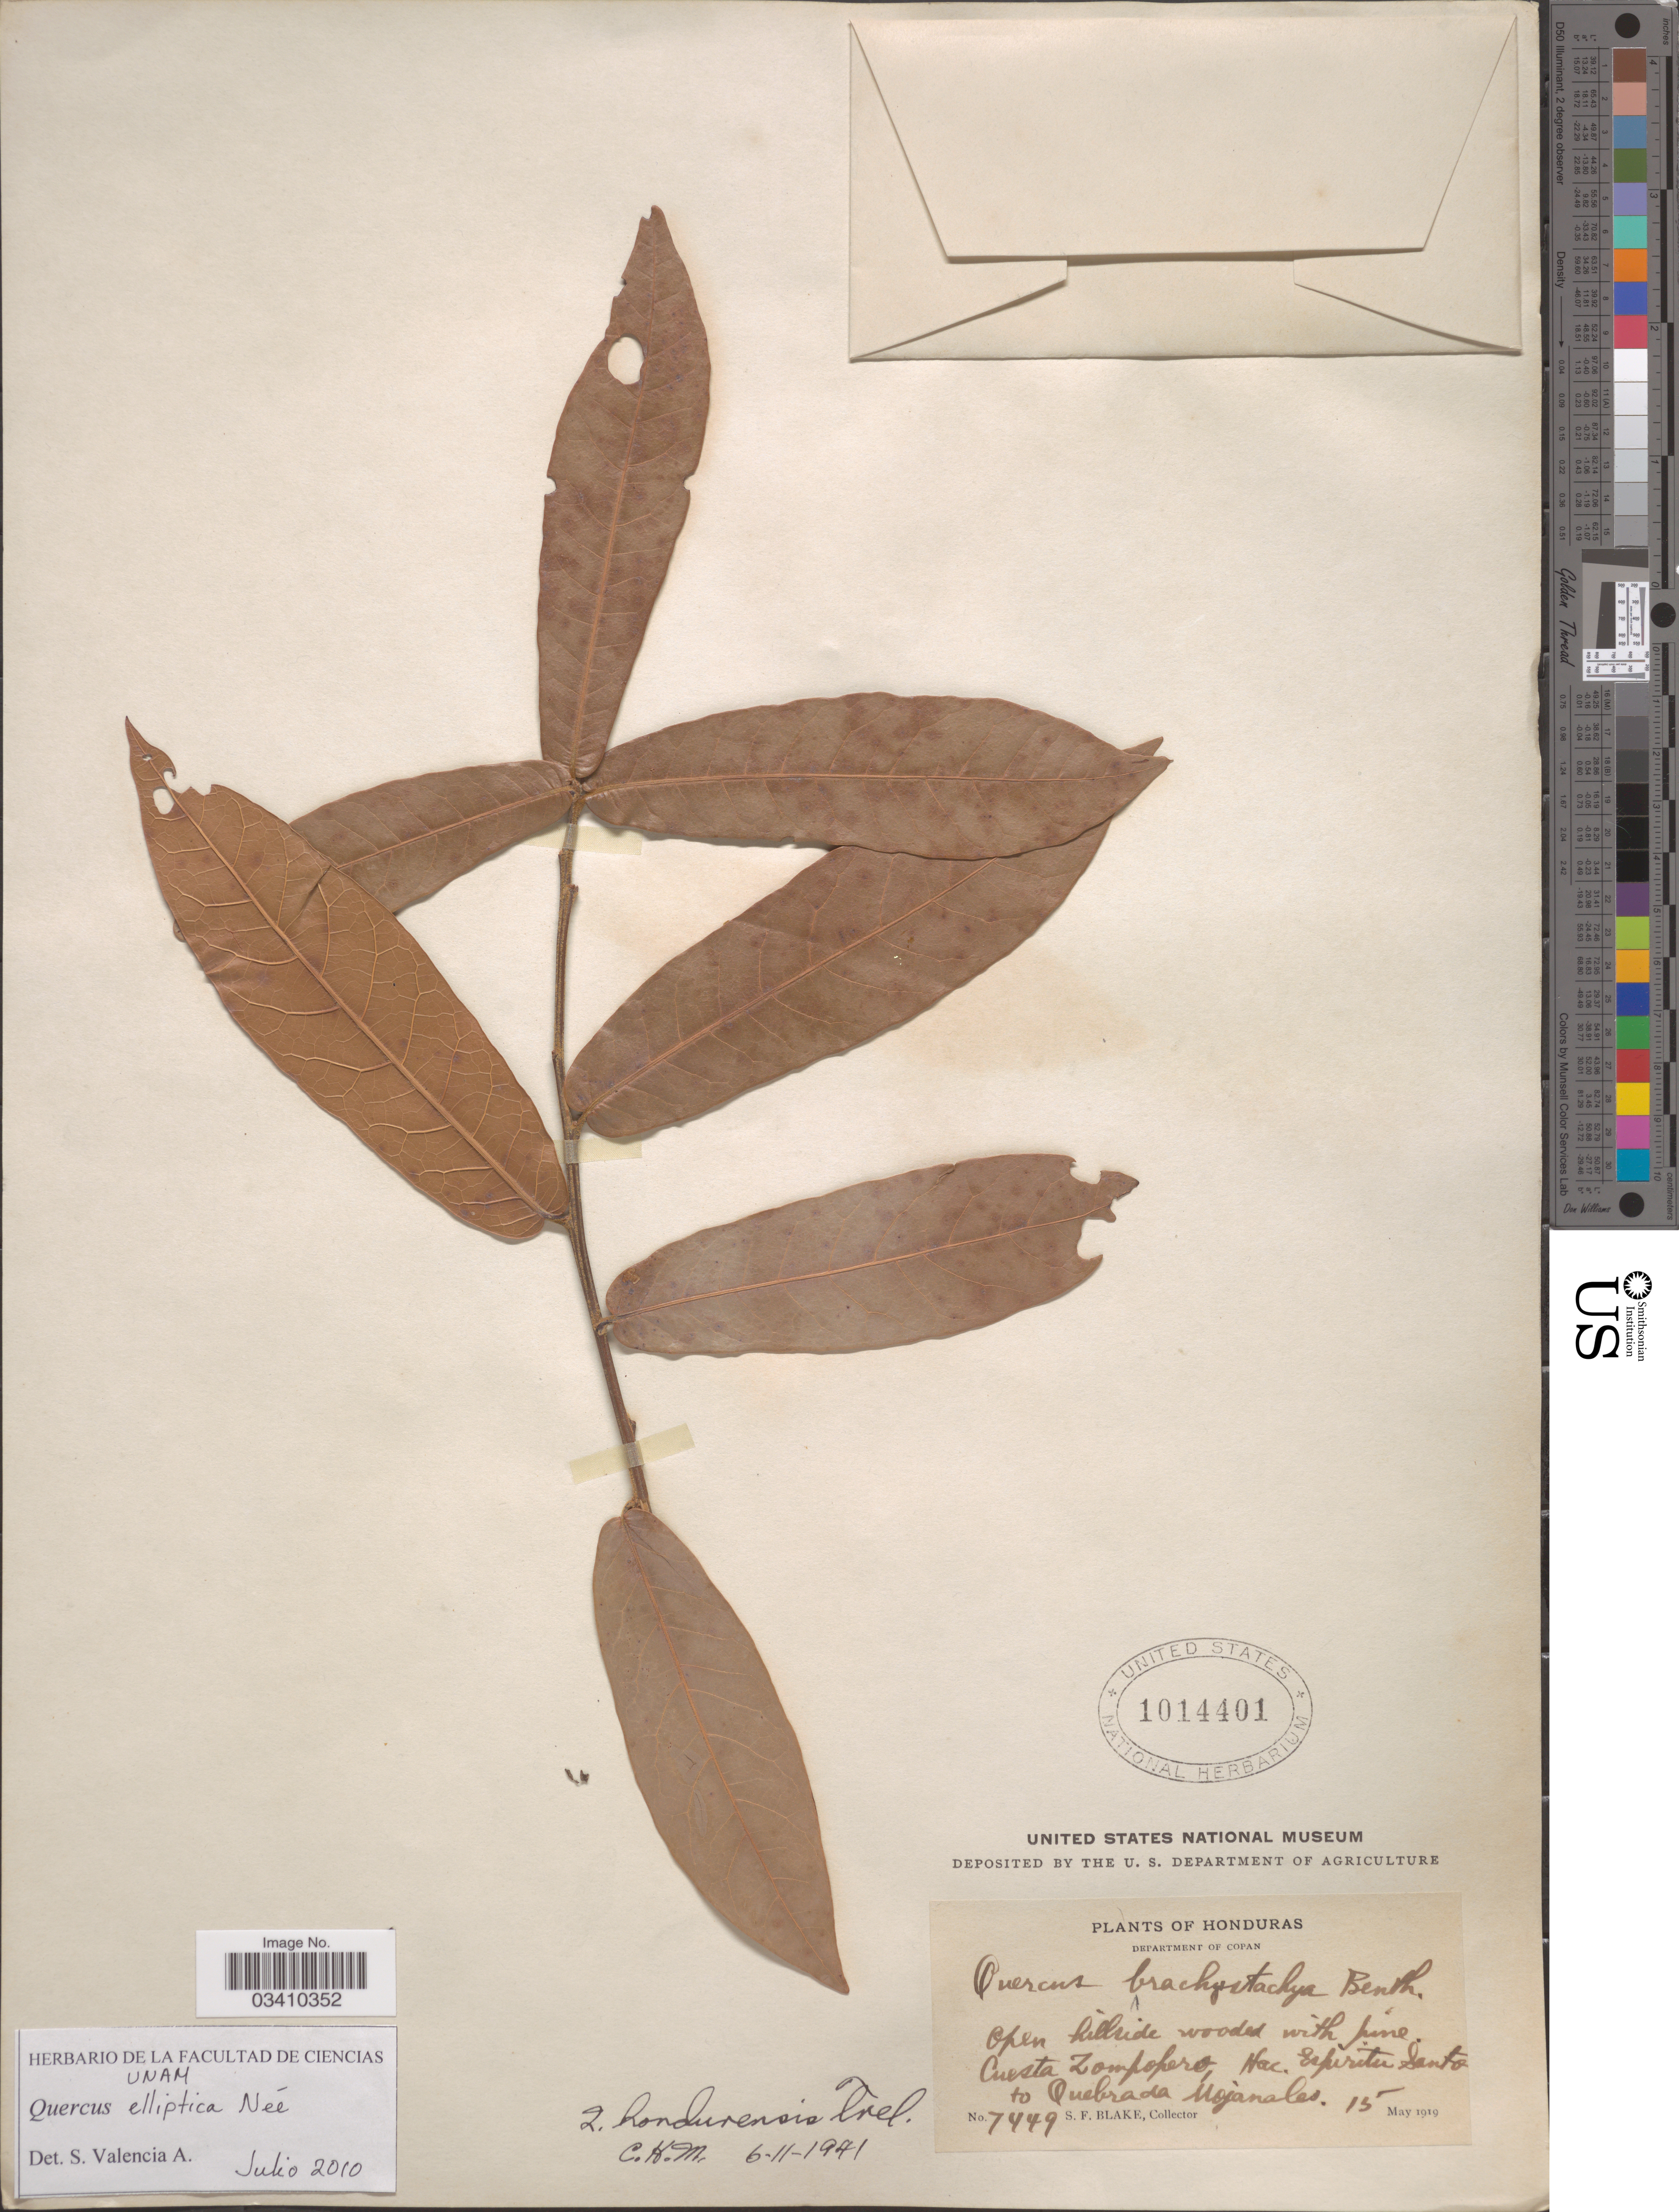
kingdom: Plantae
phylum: Tracheophyta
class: Magnoliopsida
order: Fagales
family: Fagaceae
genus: Quercus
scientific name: Quercus elliptica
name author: Née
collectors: S. Blake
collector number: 7449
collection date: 1919-05-15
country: Honduras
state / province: Copán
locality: Department of Copan. Cuesta Zompopero Hac. Espiritu Santo to Quebrada Mojanales.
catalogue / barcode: US 1014401